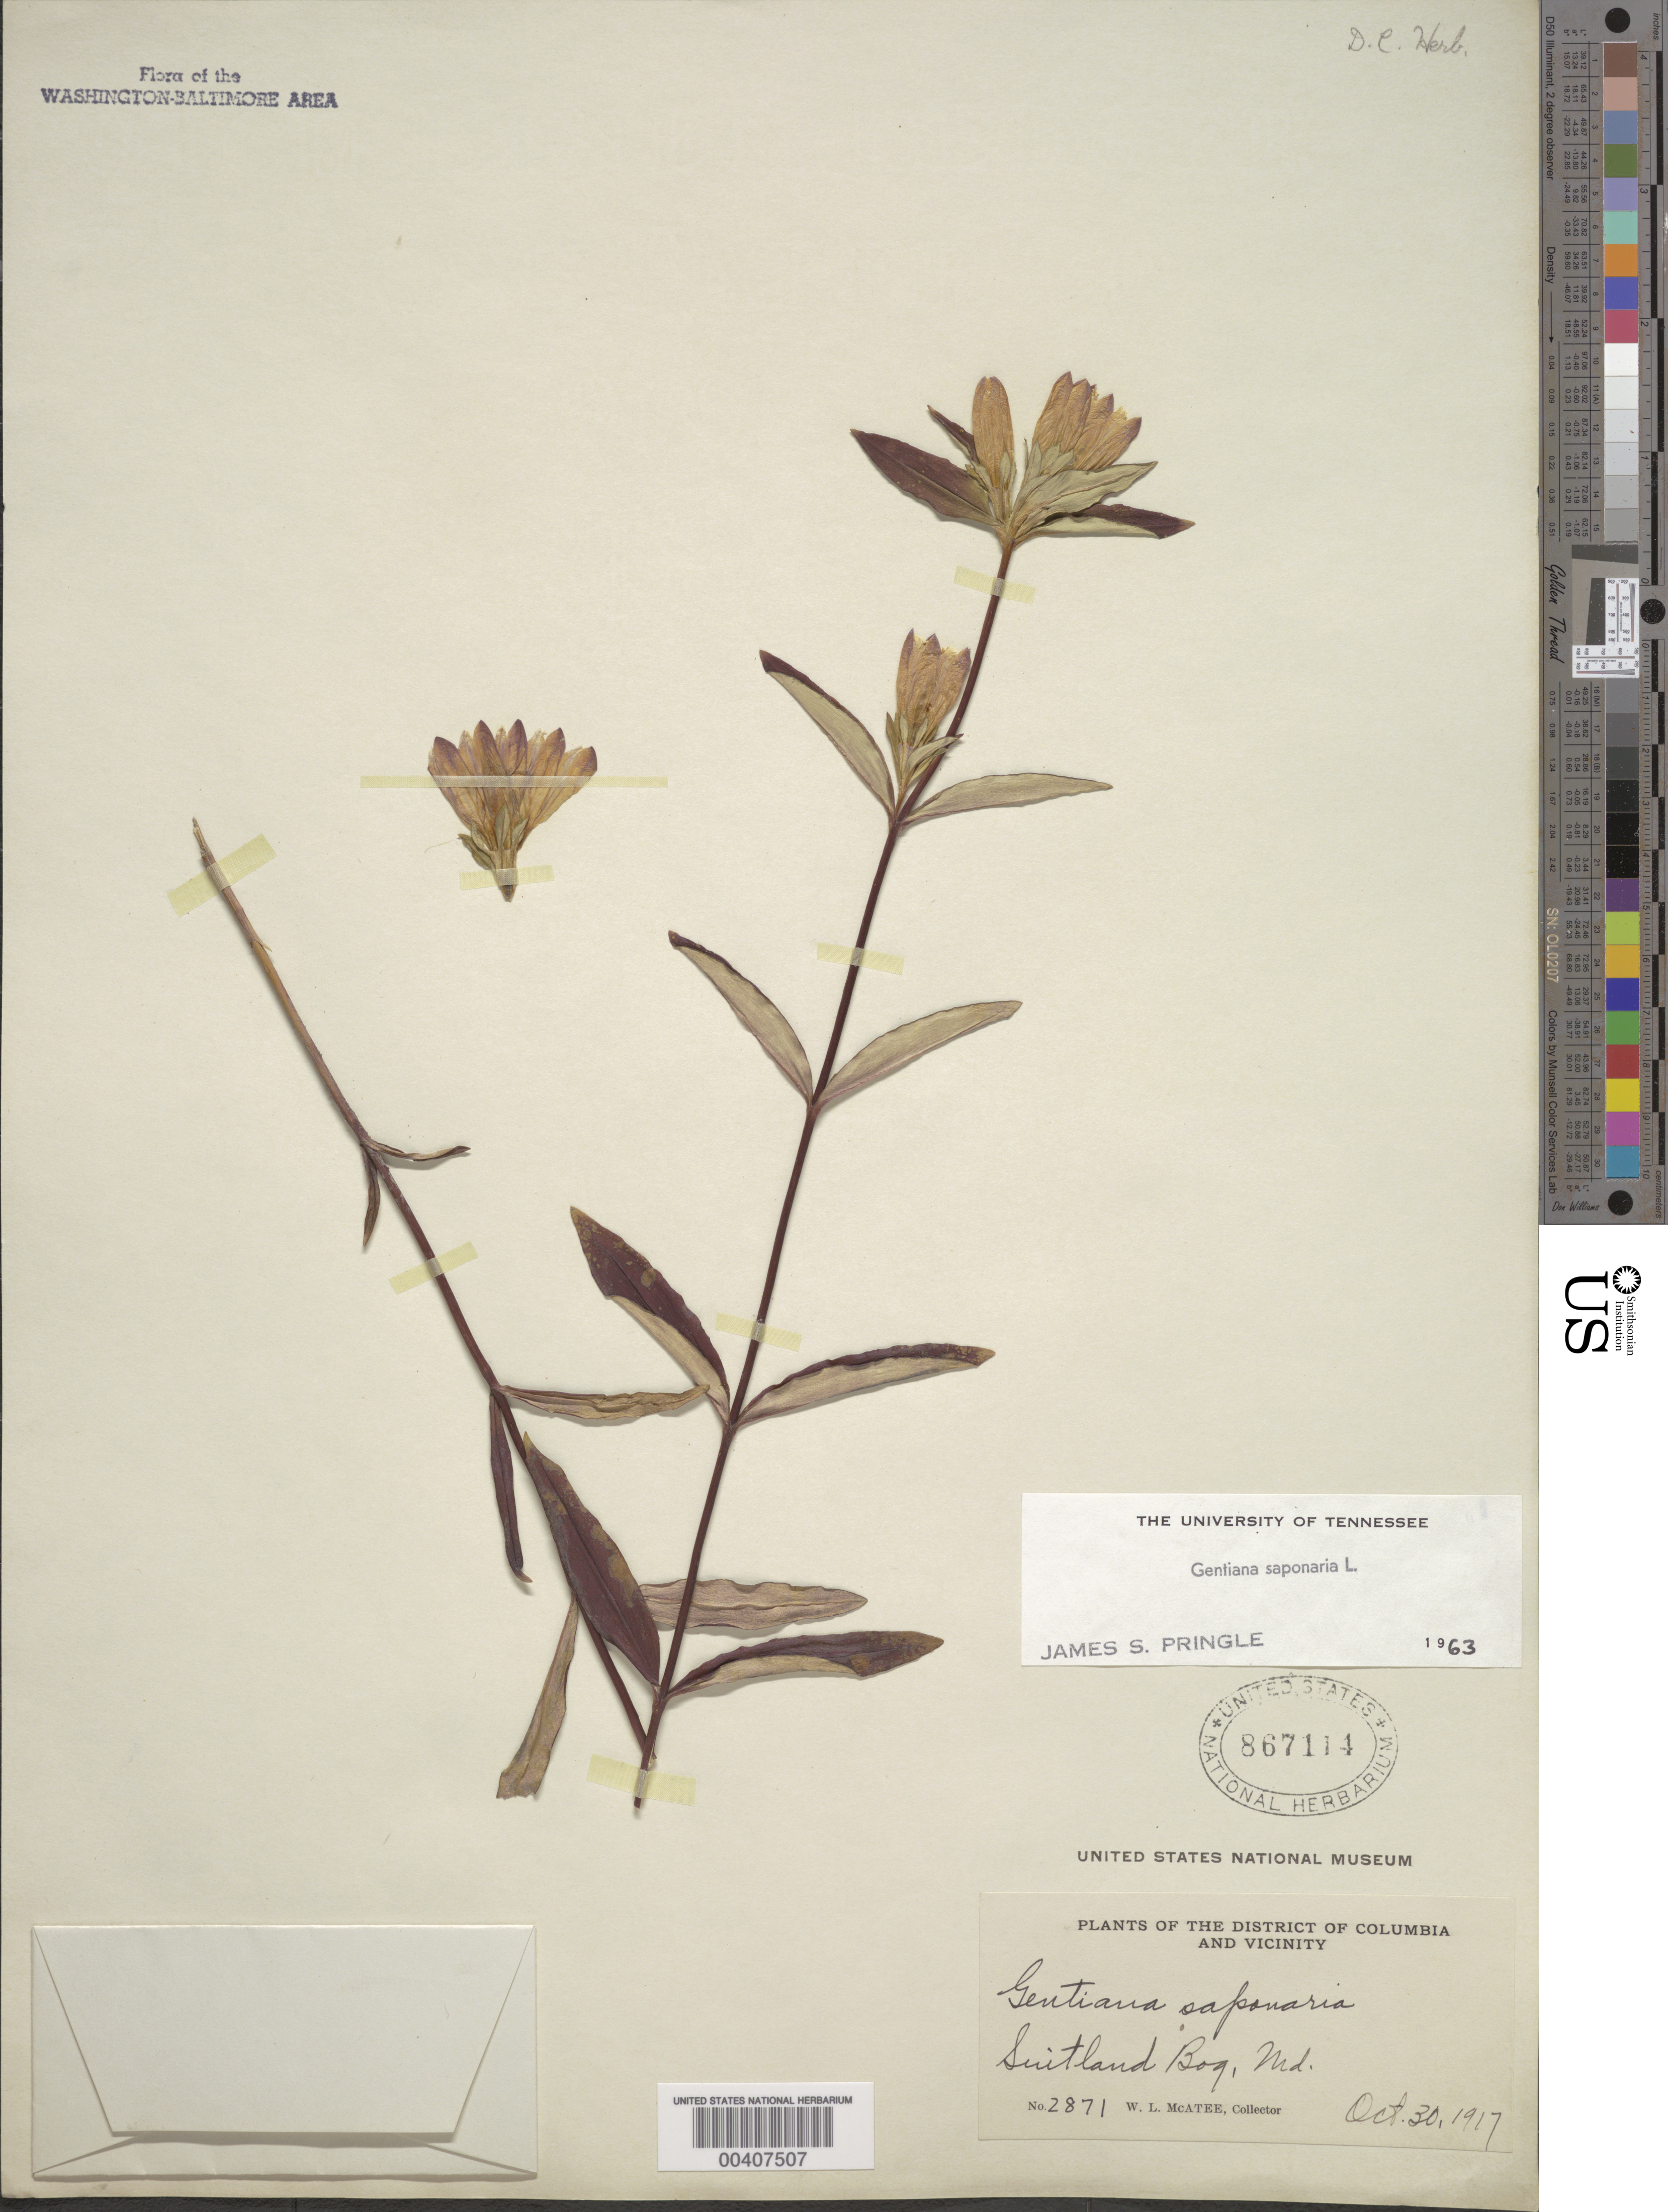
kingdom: Plantae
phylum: Tracheophyta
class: Magnoliopsida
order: Gentianales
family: Gentianaceae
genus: Gentiana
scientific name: Gentiana saponaria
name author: L.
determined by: Pringle, J. S.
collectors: W. McAtee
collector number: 2871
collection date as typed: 30 Oct 1917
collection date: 1917-10-30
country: United States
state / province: Maryland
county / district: Prince George's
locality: Suitland Bog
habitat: Bog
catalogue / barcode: US 867114